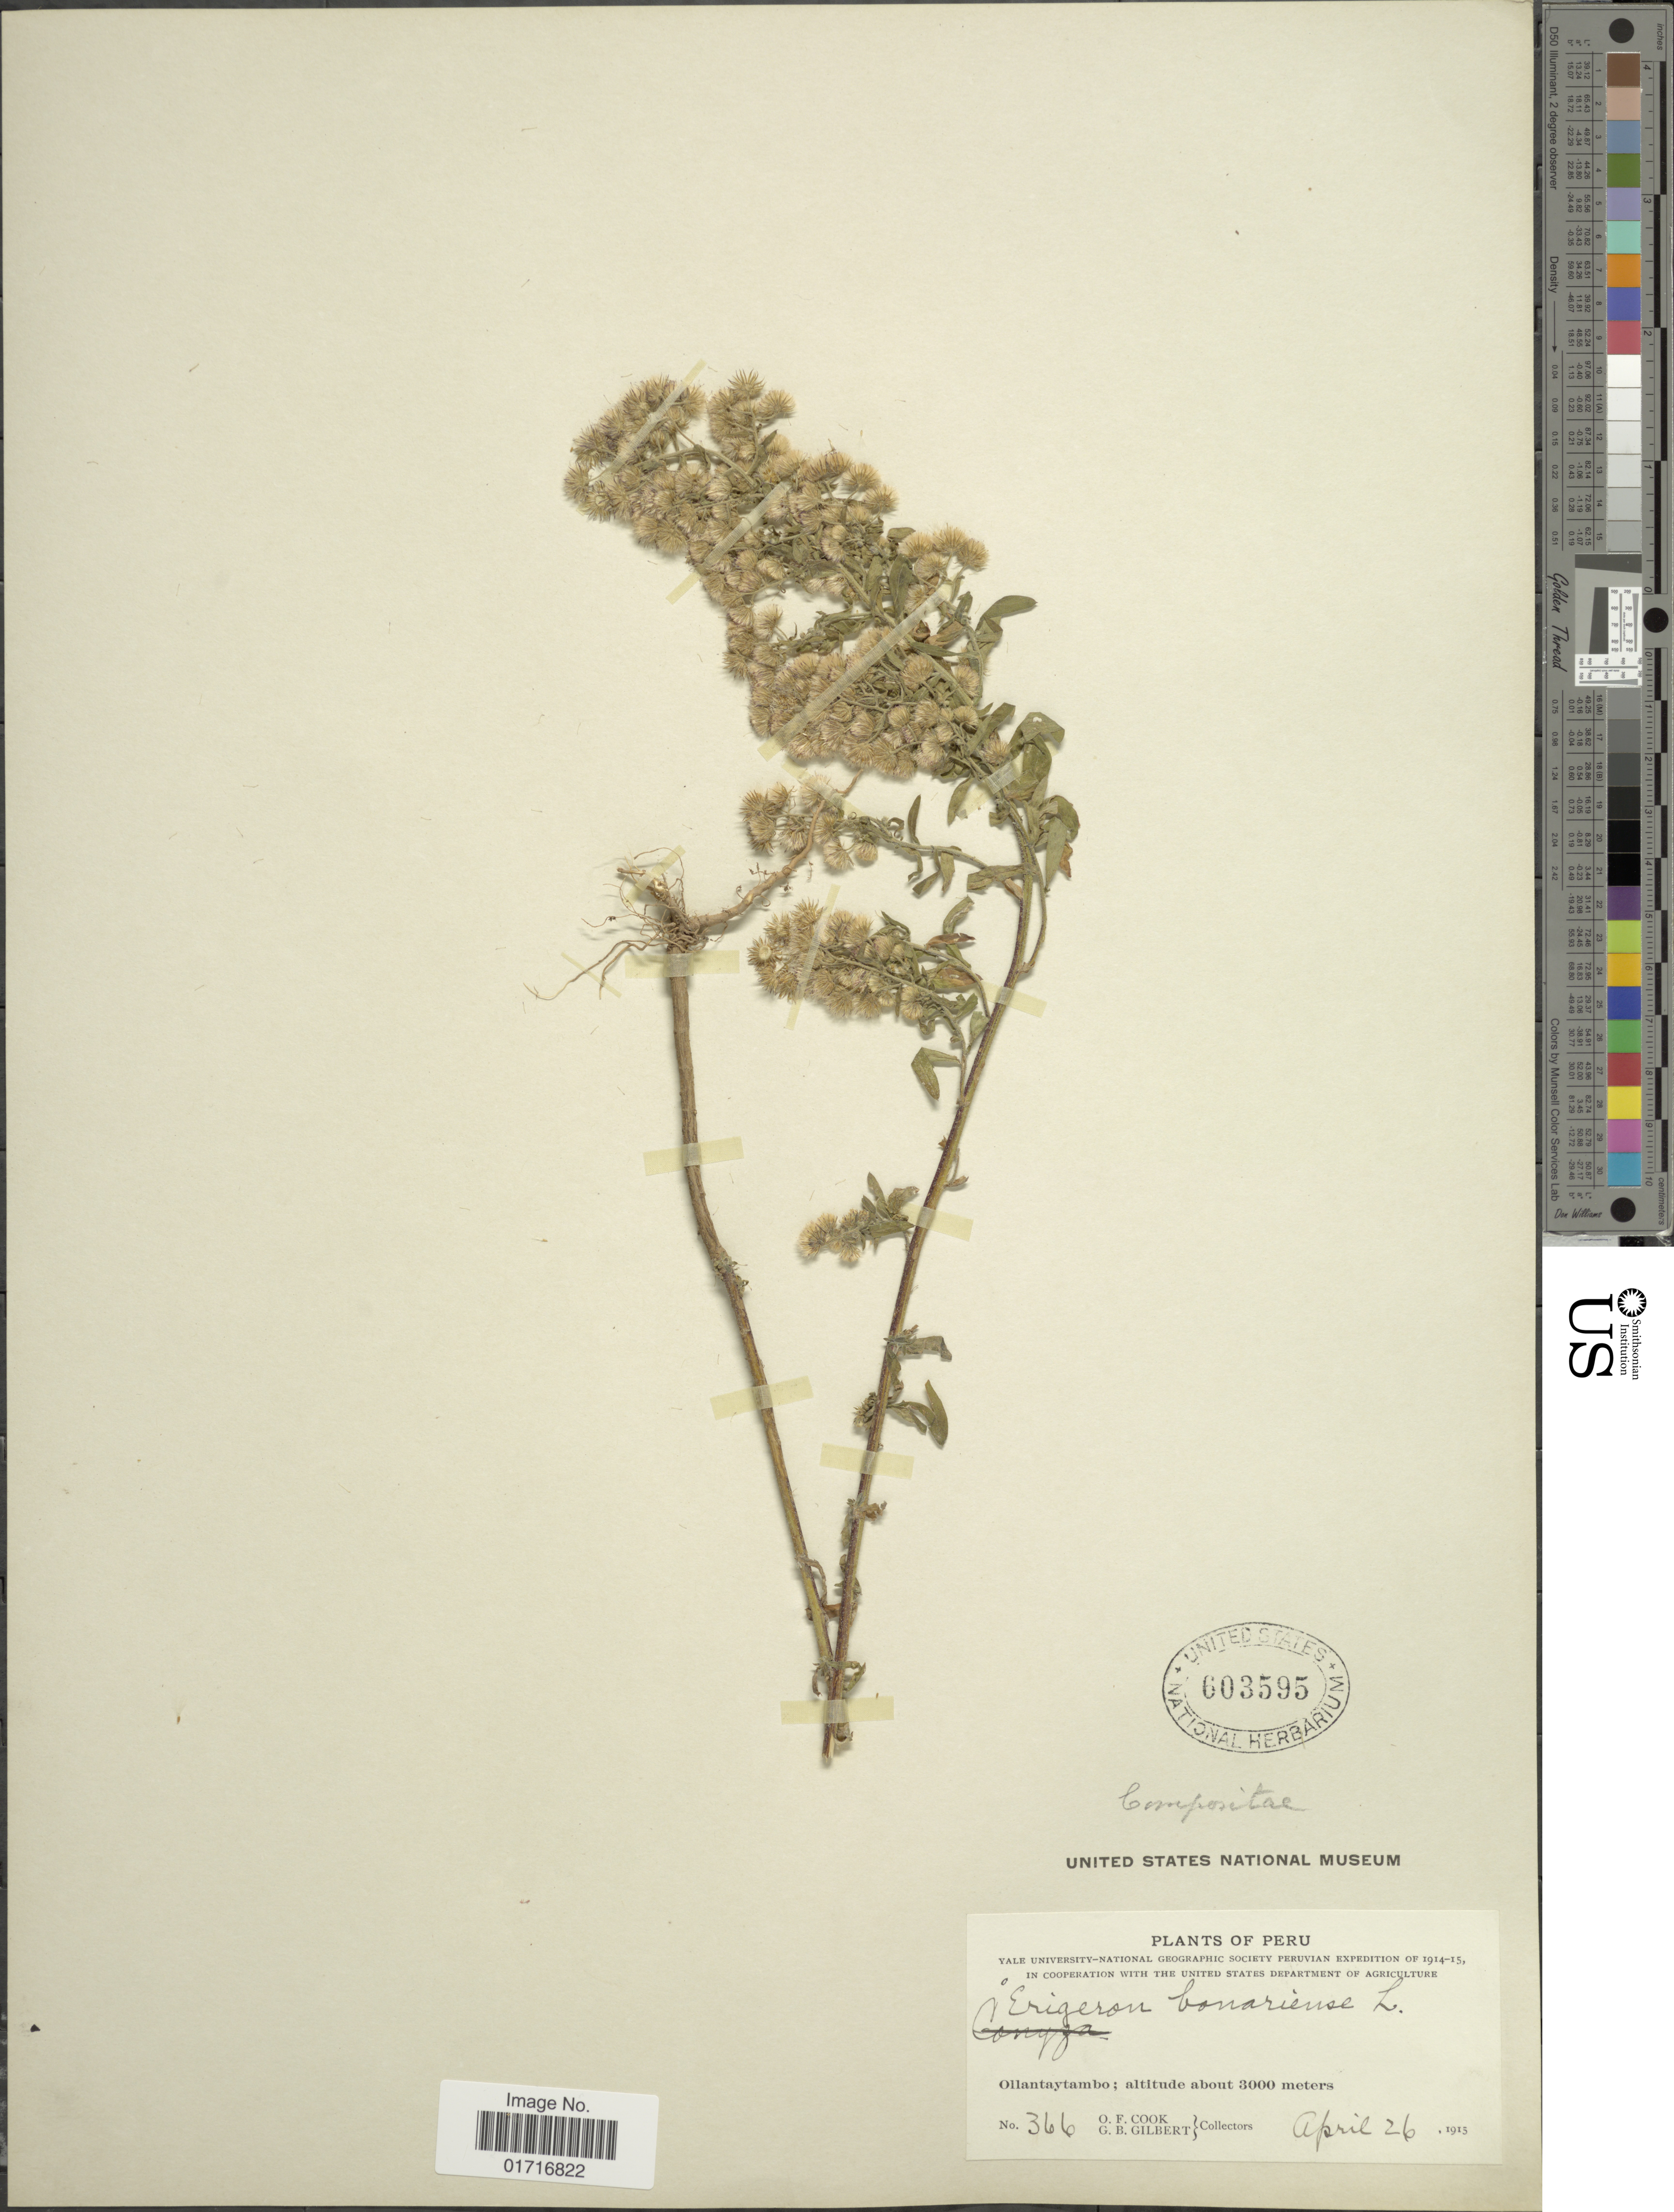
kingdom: Plantae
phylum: Tracheophyta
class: Magnoliopsida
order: Asterales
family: Asteraceae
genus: Conyza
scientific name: Conyza bonariensis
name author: (L.) Cronq.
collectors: O. F. Cook & G. B. Gilbert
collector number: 366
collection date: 1915-04-26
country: Peru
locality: Ollantaytambo.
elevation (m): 3000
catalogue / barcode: US 603595